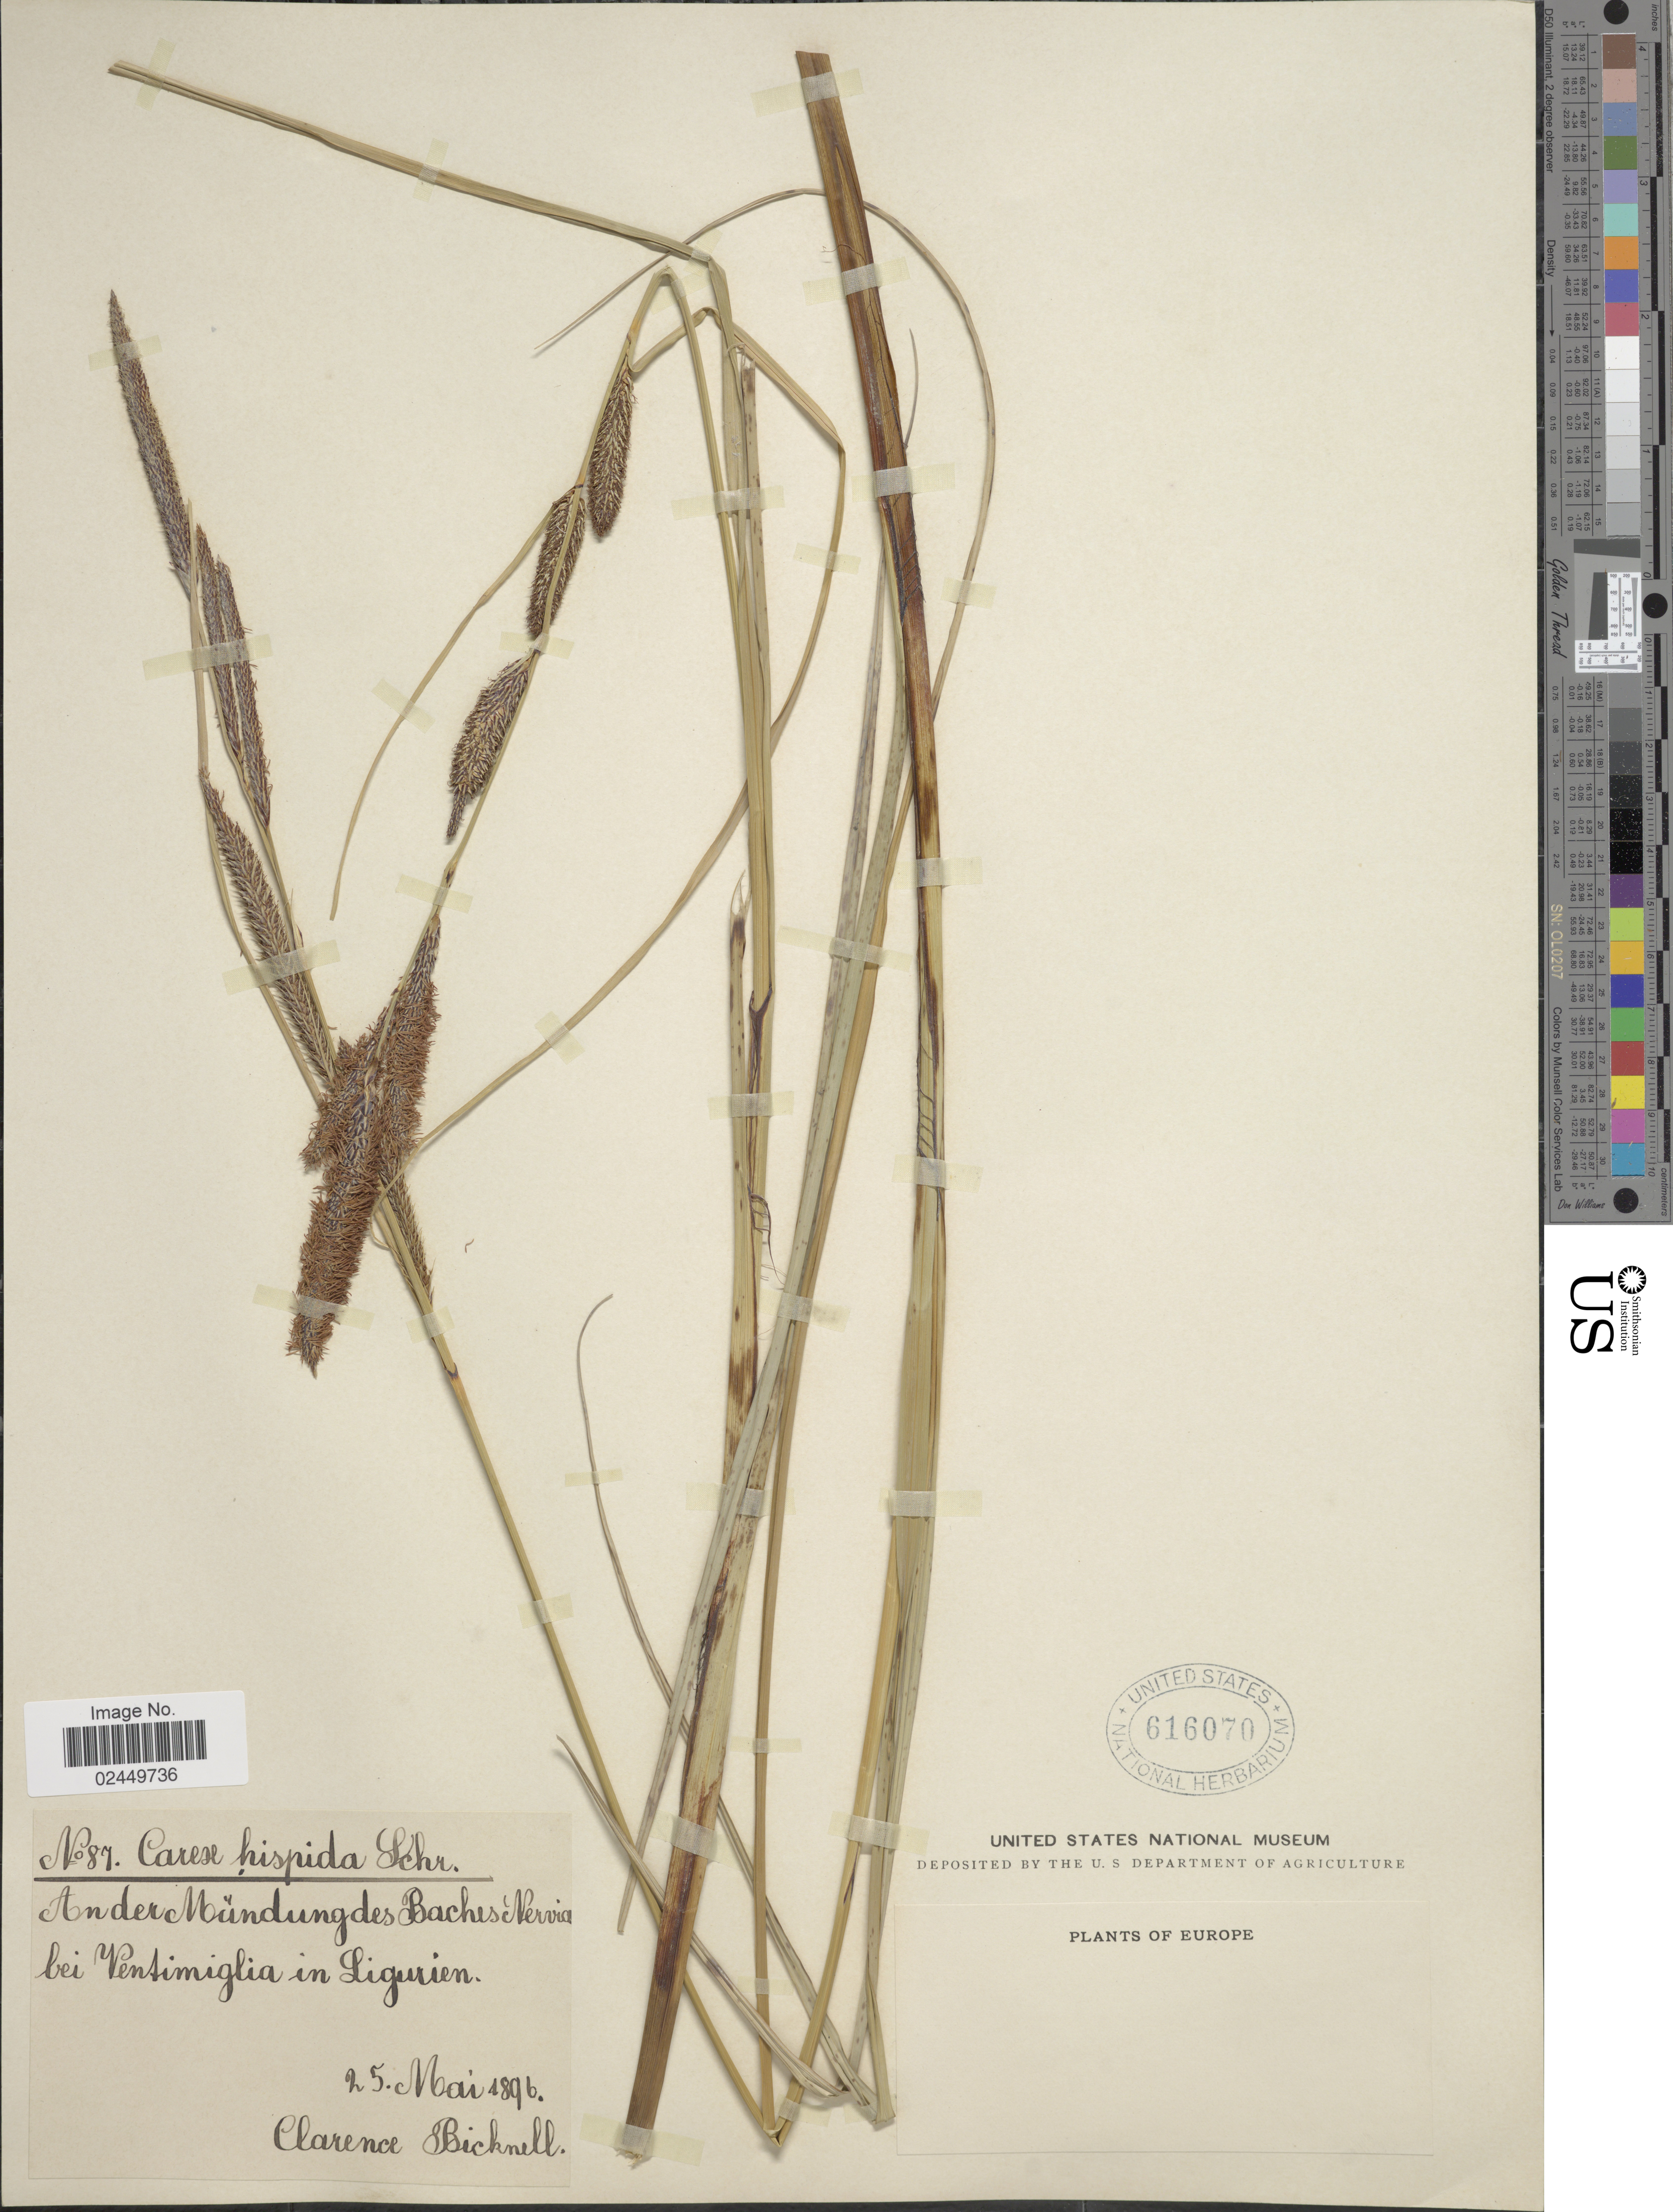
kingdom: Plantae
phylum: Tracheophyta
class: Liliopsida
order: Poales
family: Cyperaceae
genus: Carex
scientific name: Carex hispida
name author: Willd. ex Schkuhr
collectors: C. Bicknell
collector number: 87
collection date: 1896-05-25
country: Italy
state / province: Liguria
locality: An der Mündung des Baches Nervia bei Ventimiglia in Ligurien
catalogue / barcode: US 616070